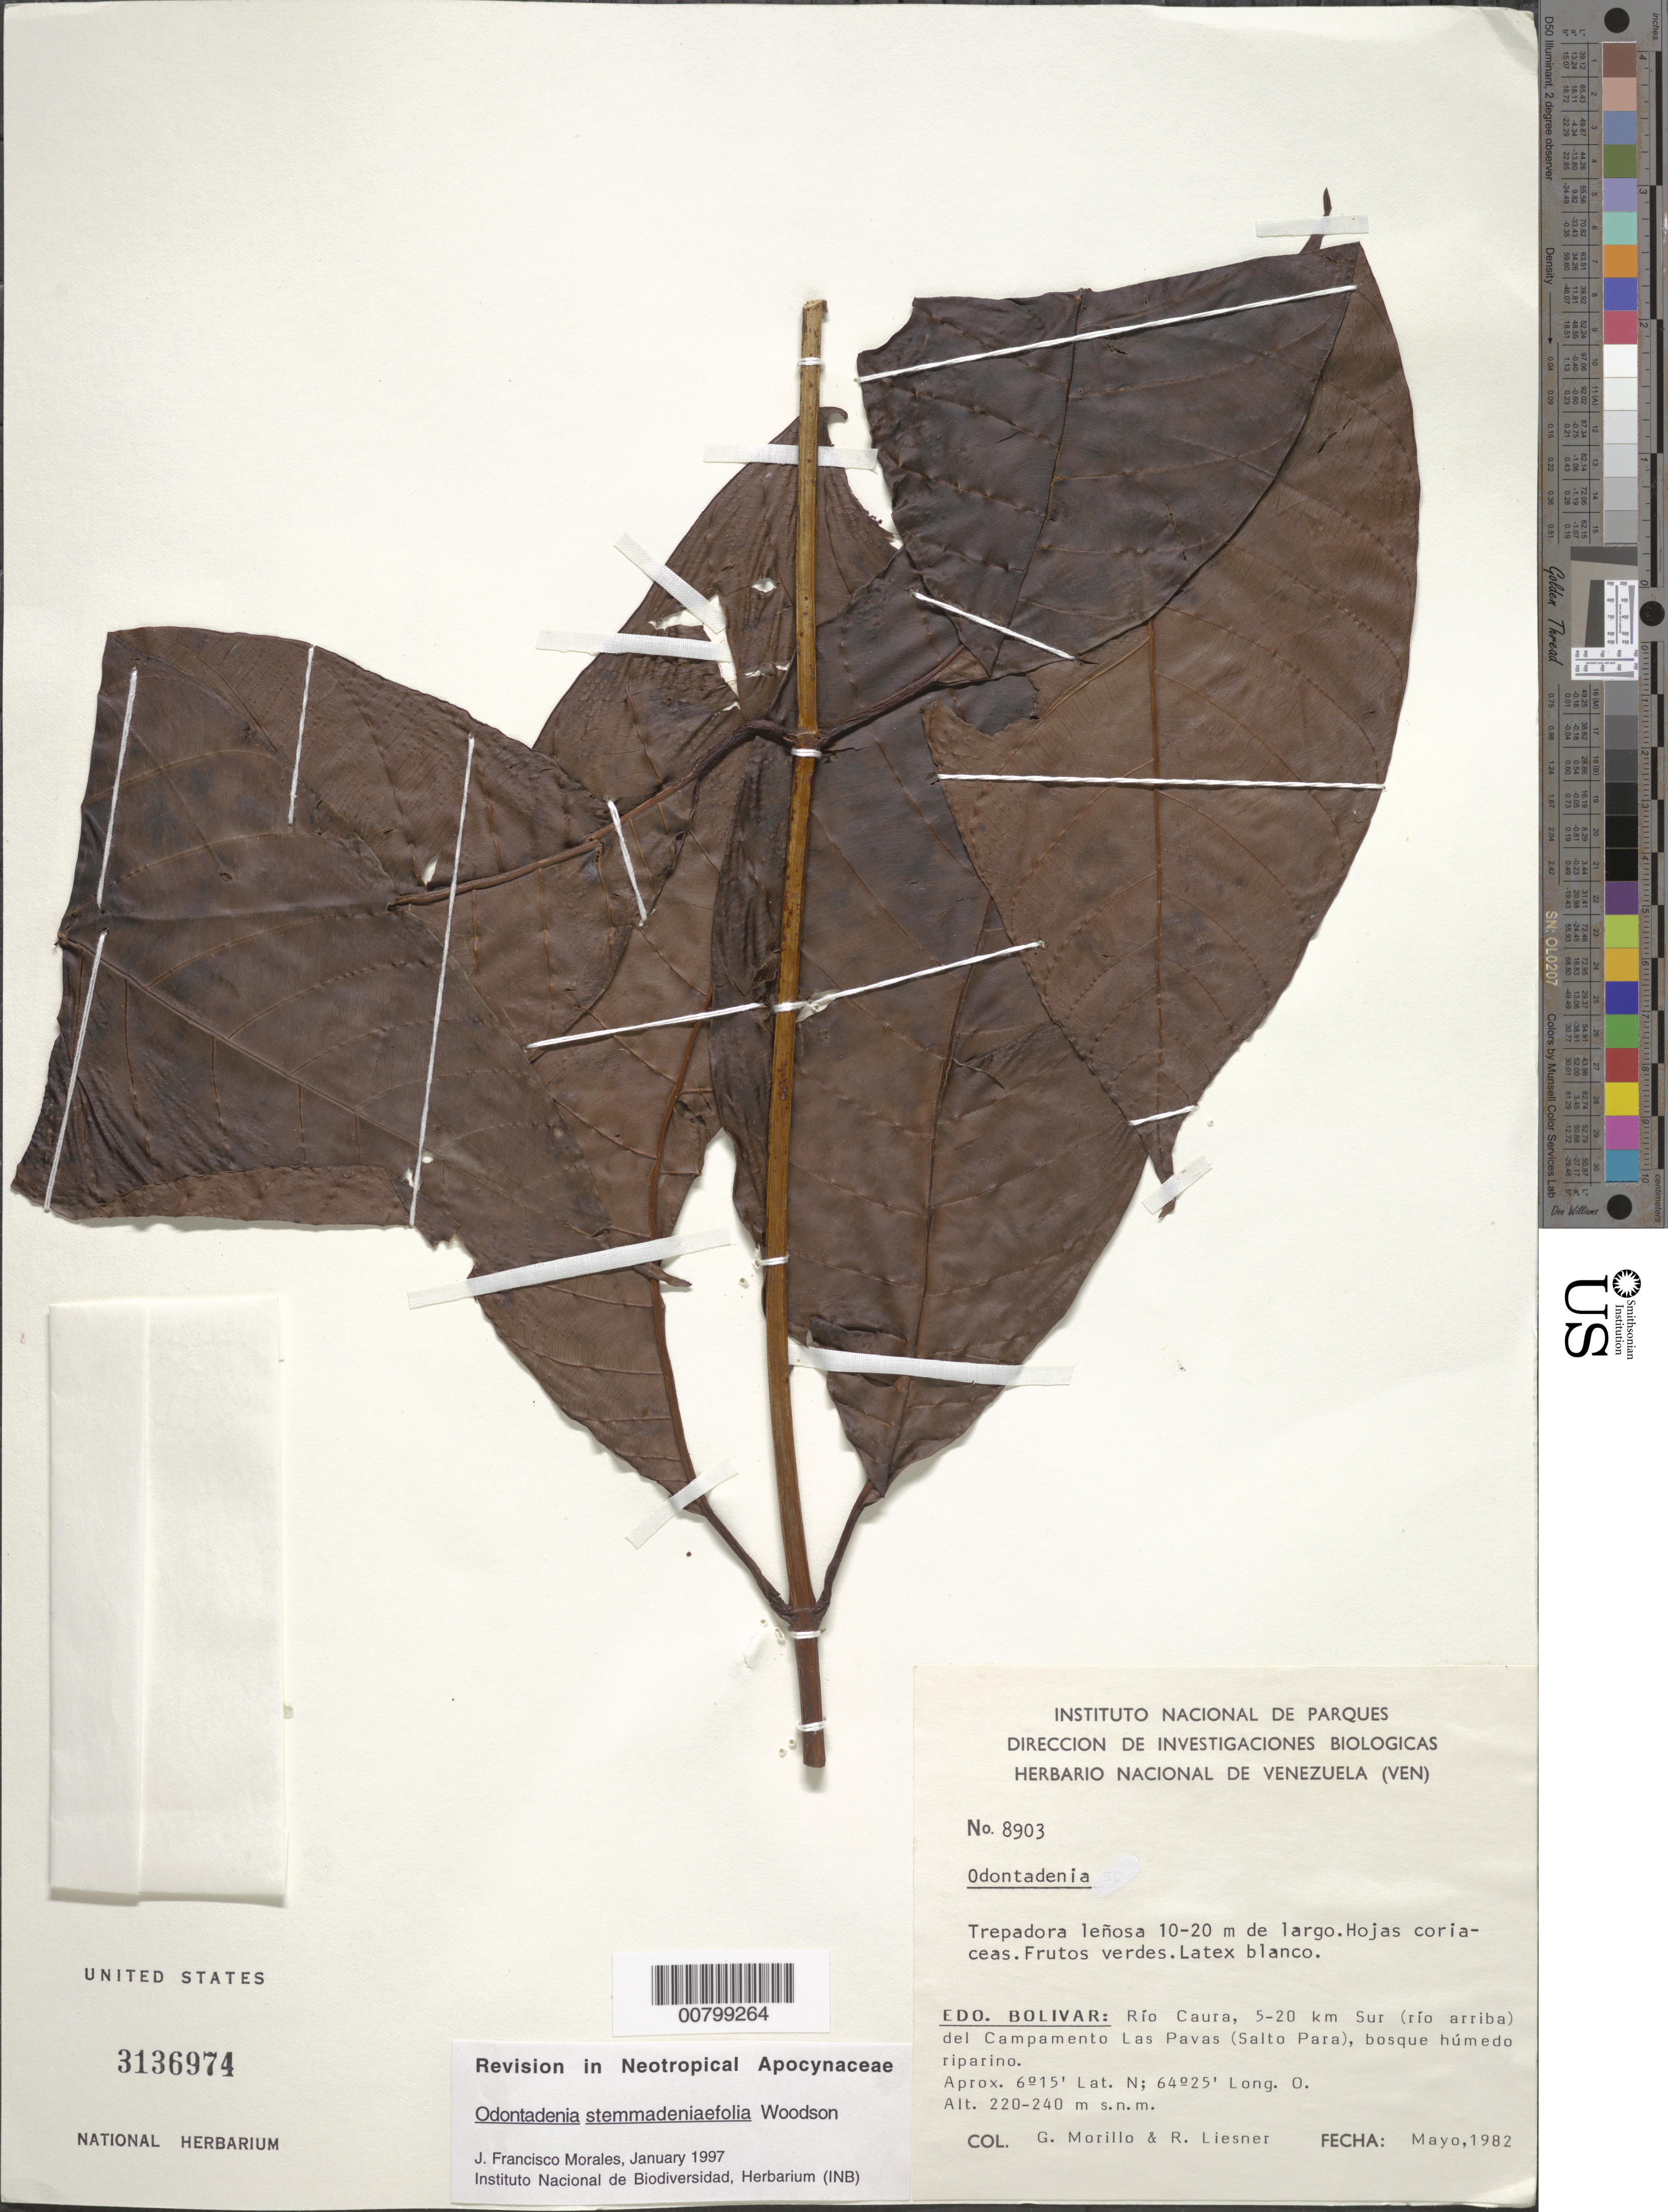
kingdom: Plantae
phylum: Tracheophyta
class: Magnoliopsida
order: Gentianales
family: Apocynaceae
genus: Odontadenia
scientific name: Odontadenia stemmadeniifolia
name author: Woodson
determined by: Morales, J. F.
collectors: G. Morillo & R. L. Liesner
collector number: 8903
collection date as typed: May-82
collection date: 1982-05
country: Venezuela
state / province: Bolívar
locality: Río Caura, 5-20 km Sur (río arriba) del Campamento Las Pavas (Salto Para)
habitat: Bosque húmedo riparino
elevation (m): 220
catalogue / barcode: US 3136974